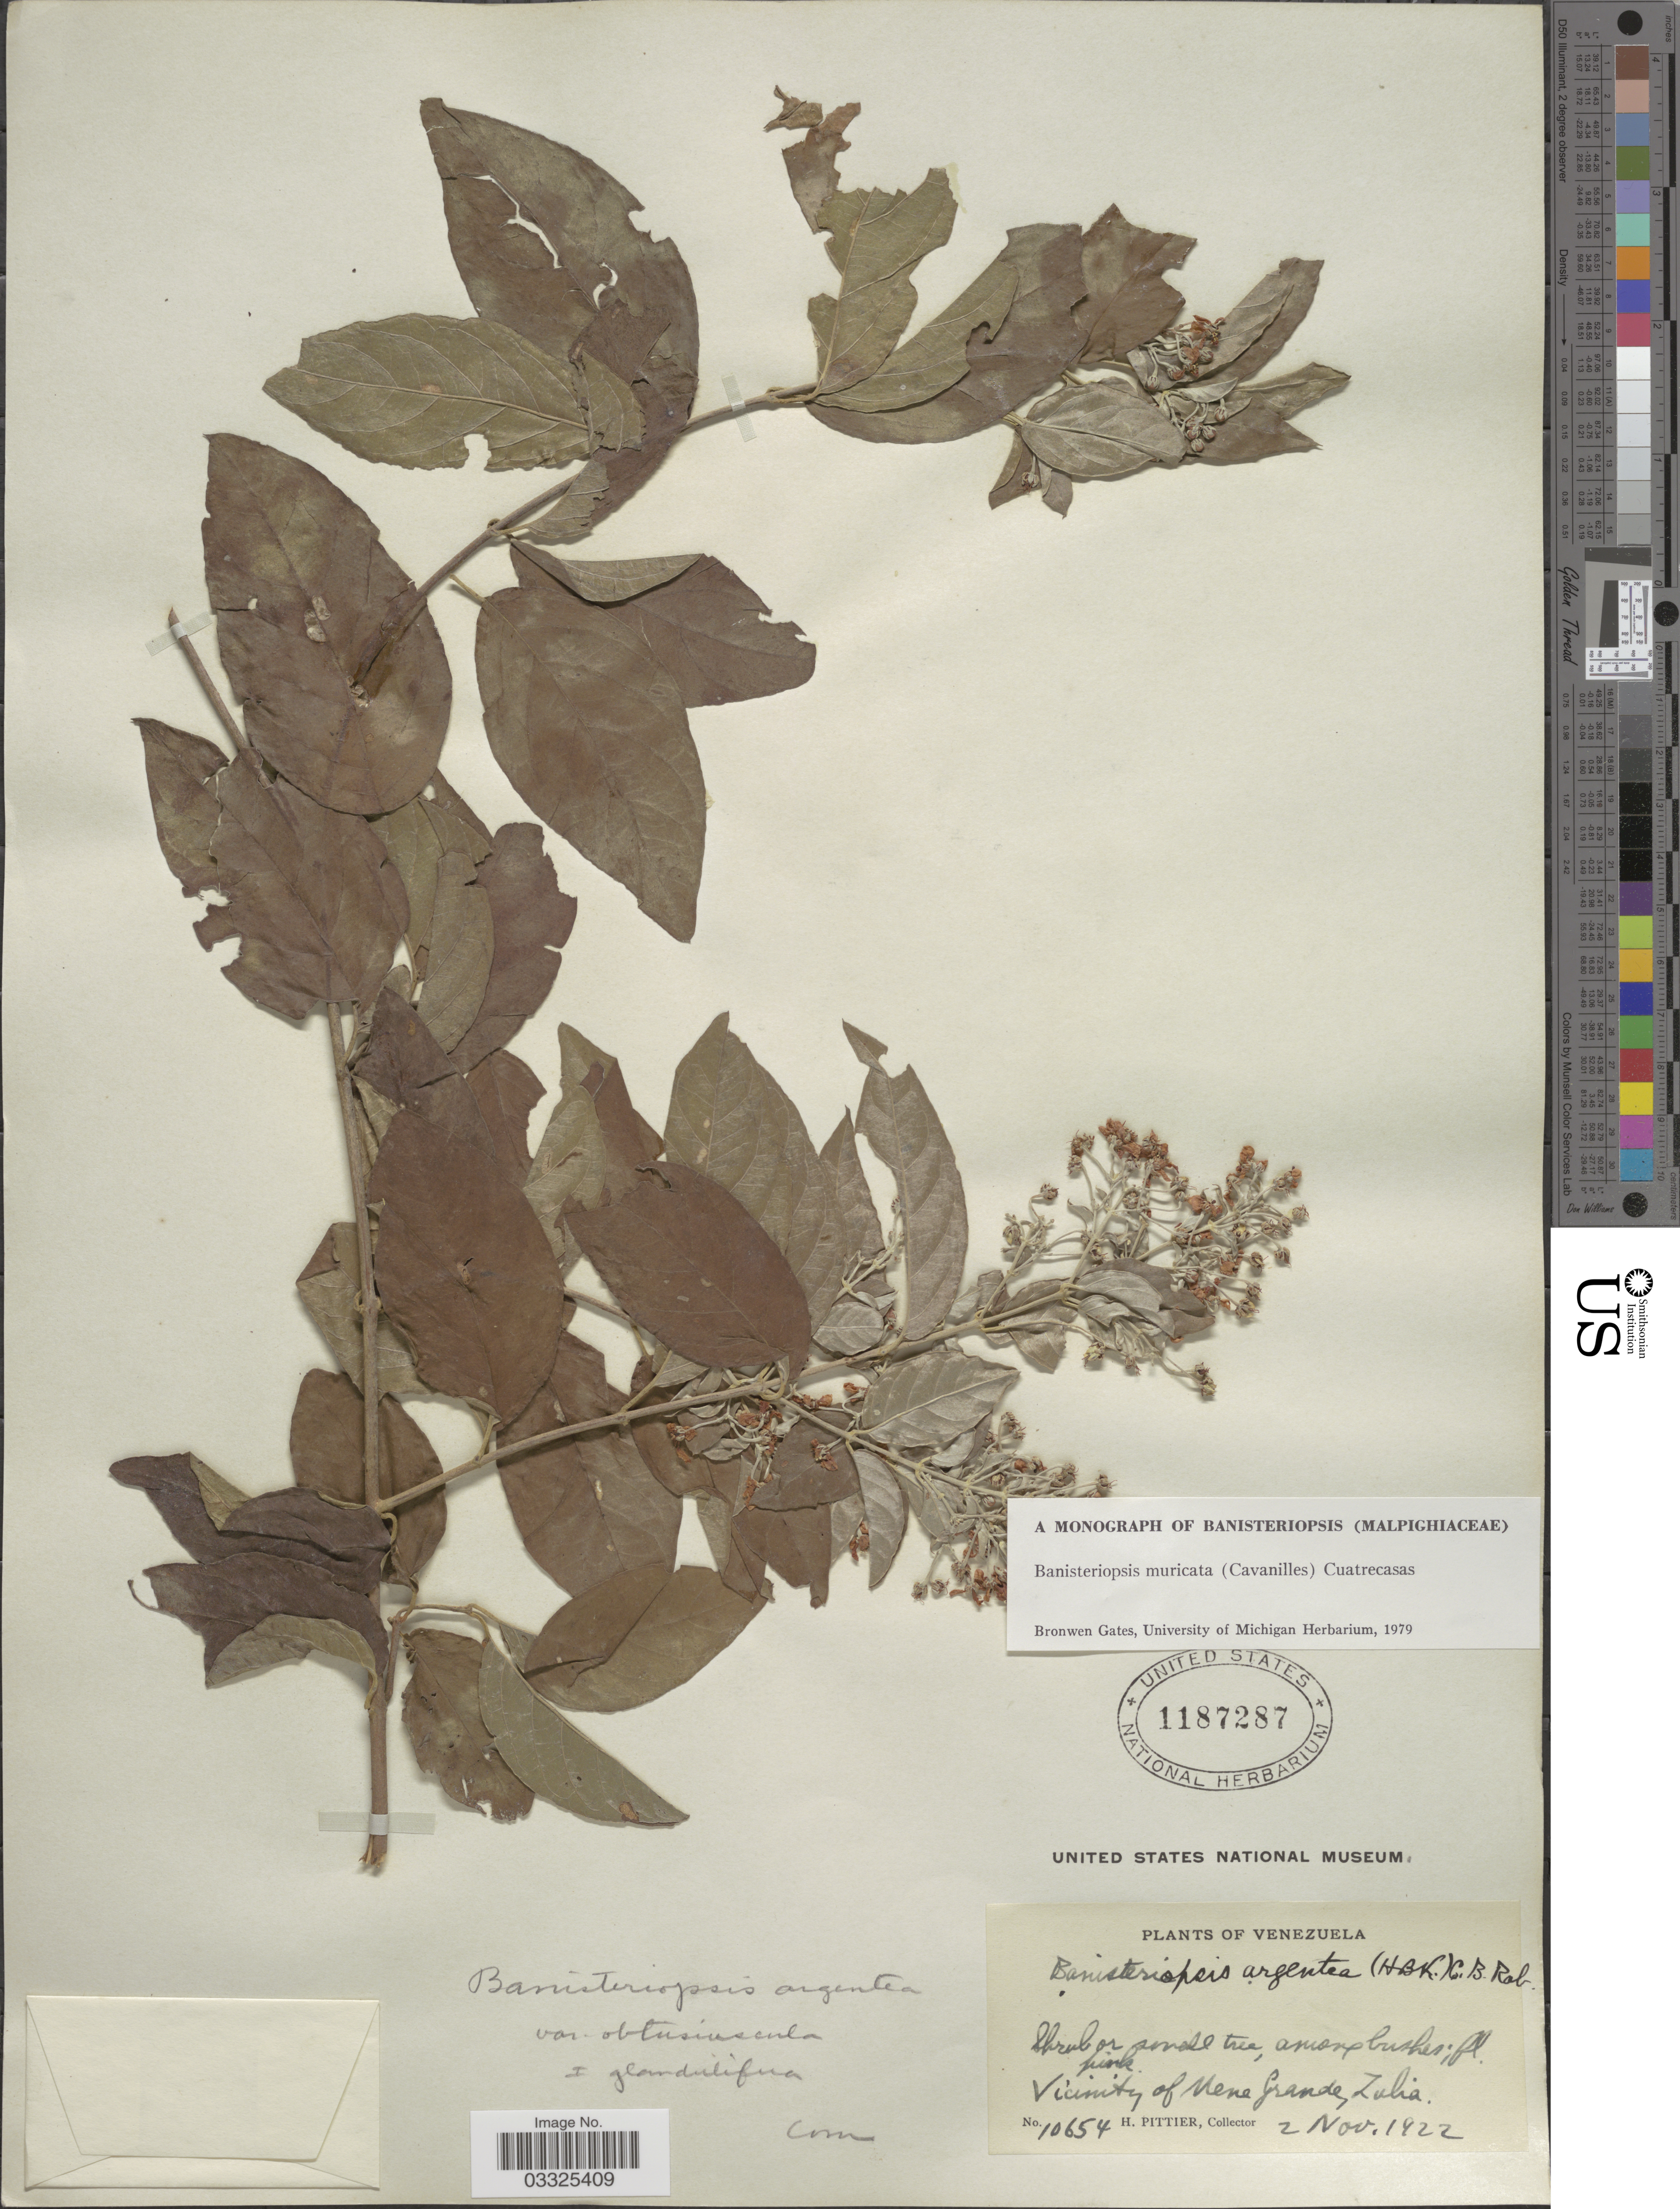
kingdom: Plantae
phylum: Tracheophyta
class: Magnoliopsida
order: Malpighiales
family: Malpighiaceae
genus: Banisteriopsis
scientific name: Banisteriopsis muricata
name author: (Cav.) Cuatrec.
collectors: H. F. Pittier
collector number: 10654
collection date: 1922-11-02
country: Venezuela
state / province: Zulia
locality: Vicinity of Mene Grande.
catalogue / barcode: US 1187287